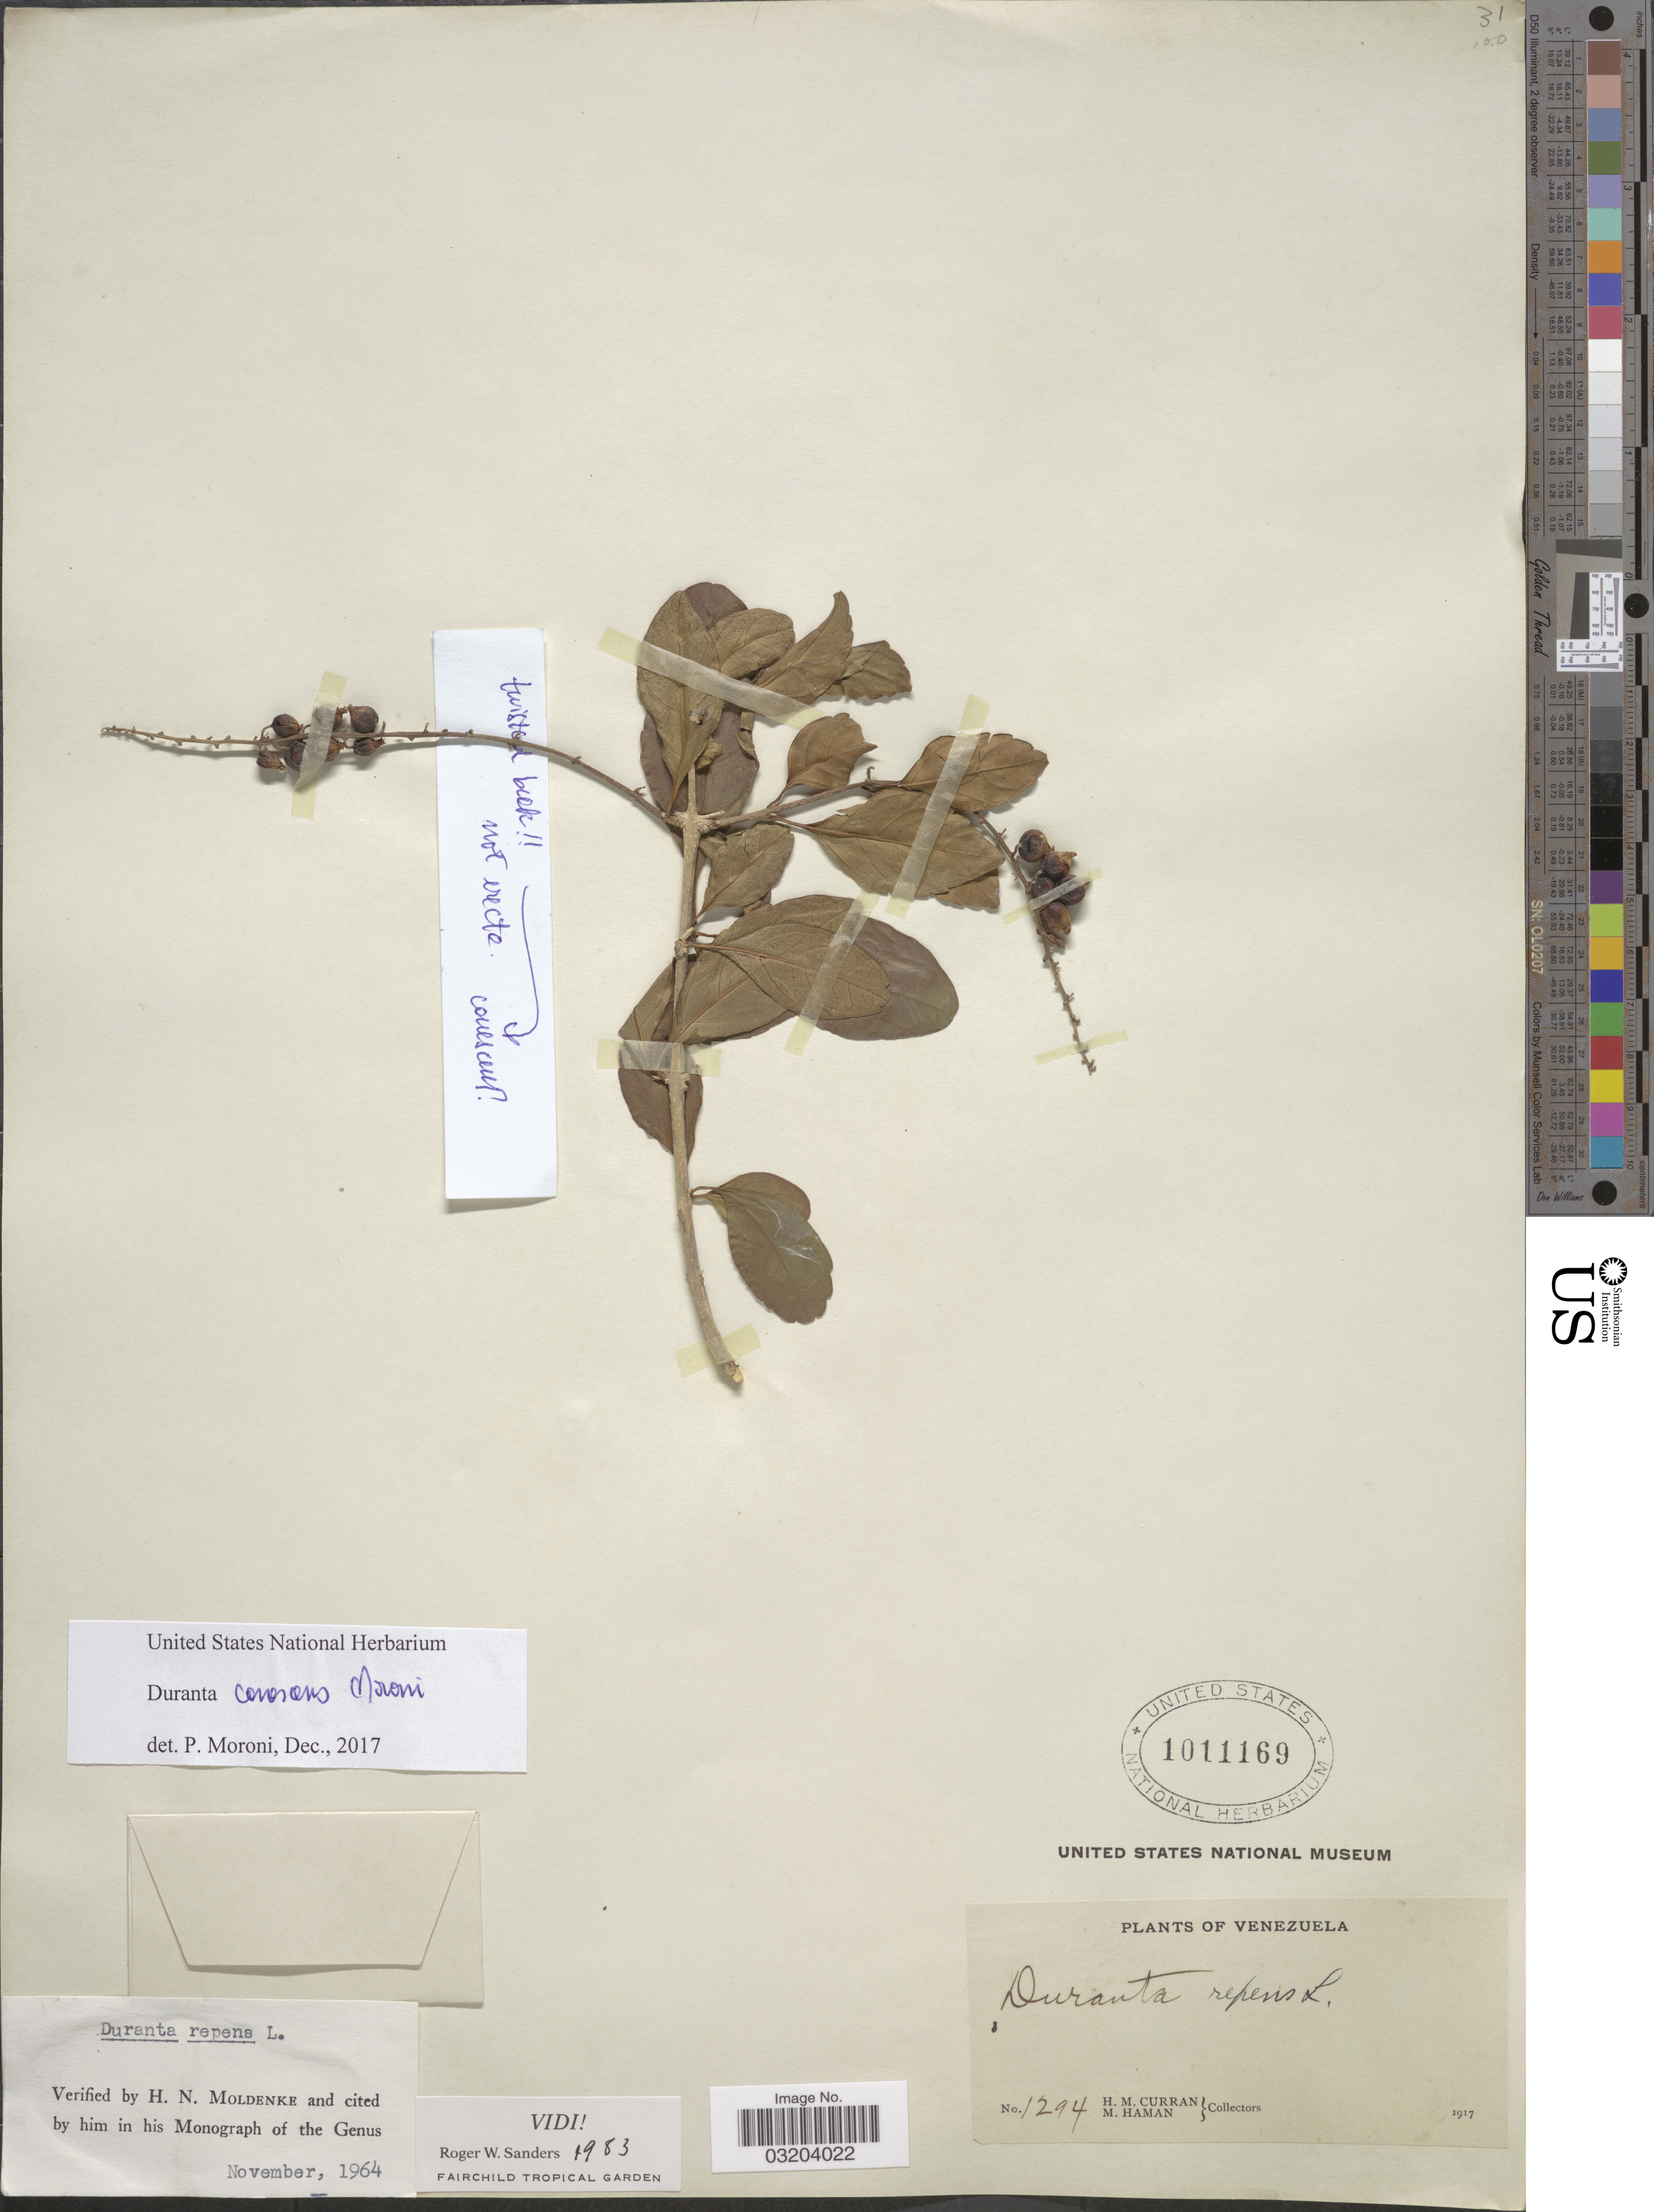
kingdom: Plantae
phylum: Tracheophyta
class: Magnoliopsida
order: Lamiales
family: Verbenaceae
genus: Duranta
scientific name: Duranta canescens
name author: (Moldenke) P. Moroni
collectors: H. M. Curran & M. Haman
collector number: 1294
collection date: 1917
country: Venezuela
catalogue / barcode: US 1011169